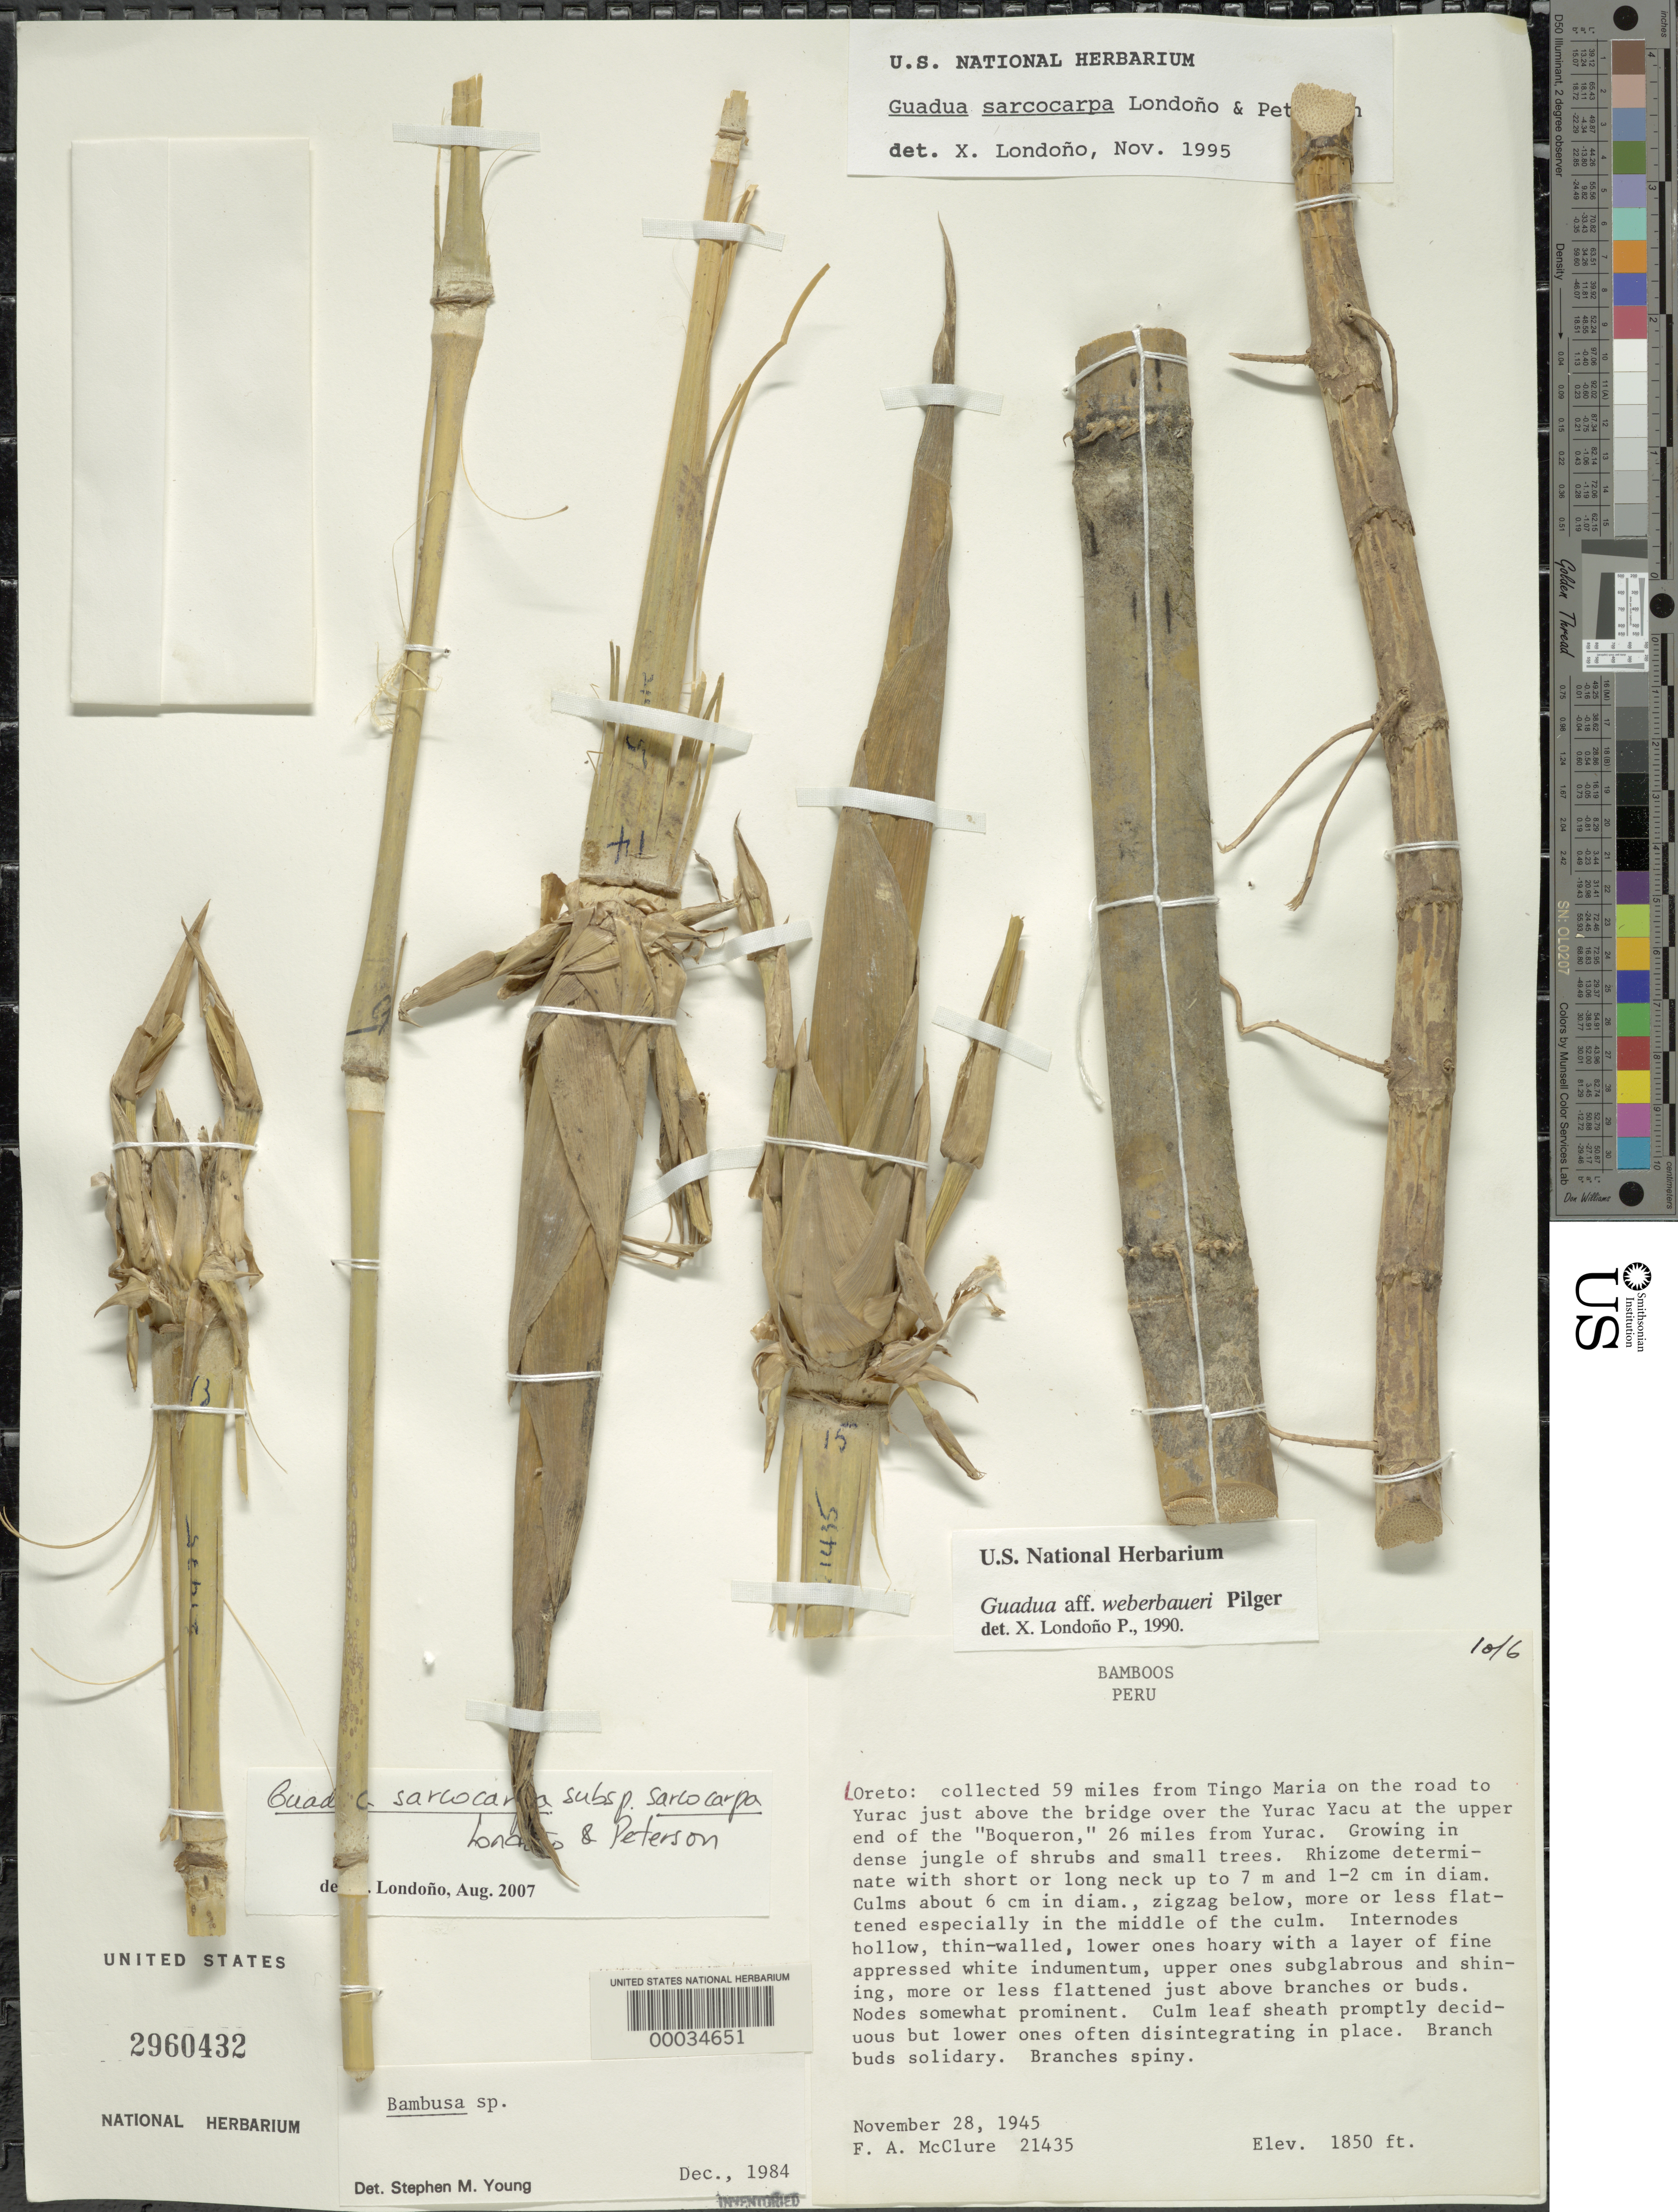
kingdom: Plantae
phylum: Tracheophyta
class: Liliopsida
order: Poales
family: Poaceae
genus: Guadua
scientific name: Guadua sarcocarpa subsp. sarcocarpa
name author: Londoño & P.M. Peterson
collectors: F. A. McClure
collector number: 21435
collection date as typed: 28 Nov 1945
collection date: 1945-11-28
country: Peru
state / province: Loreto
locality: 59 miles from tingo maria on the road to yurac just above the bridge over the yurac yacu, 26 mi from yurac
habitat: Jungle of shrubs and trees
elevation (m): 564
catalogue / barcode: US 2960432